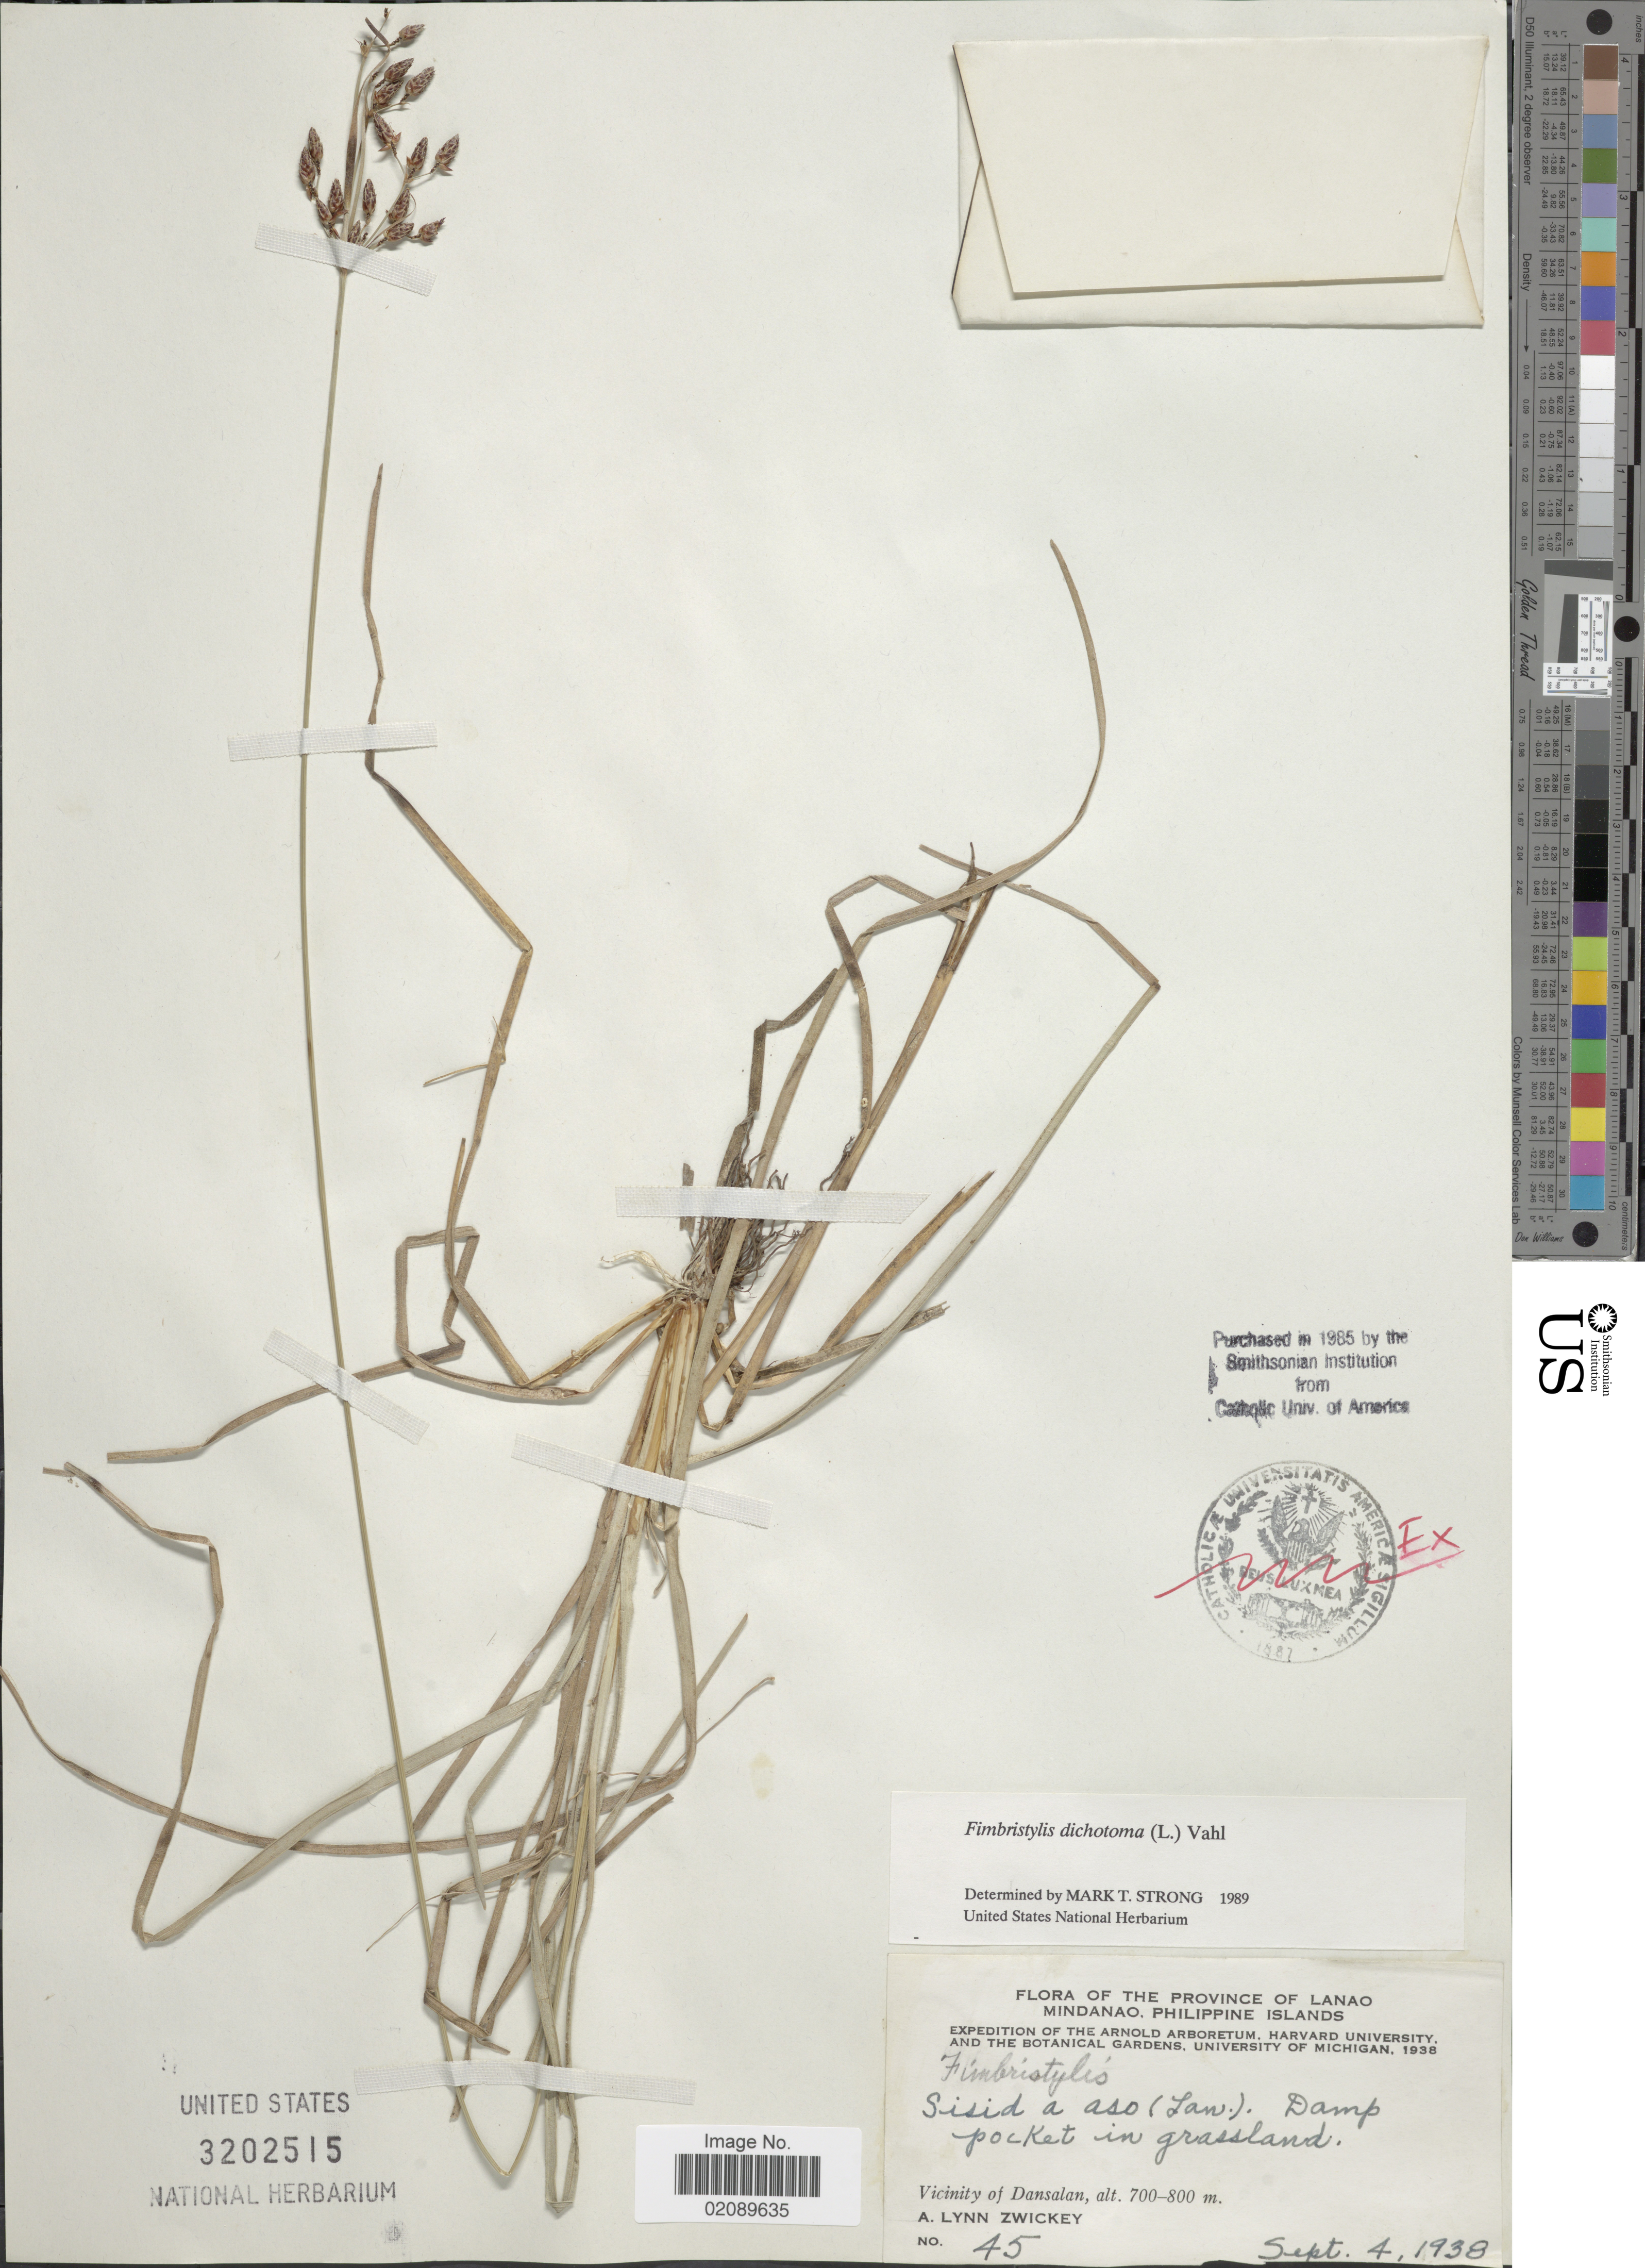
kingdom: Plantae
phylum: Tracheophyta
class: Liliopsida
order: Poales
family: Cyperaceae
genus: Fimbristylis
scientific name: Fimbristylis dichotoma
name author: (L.) Vahl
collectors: A. Zwickey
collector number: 45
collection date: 1938-09-04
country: Philippines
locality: Province of Lanao, Mindanao, Philippine Islands, Vicinity of Dansalan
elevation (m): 700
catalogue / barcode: US 3202515